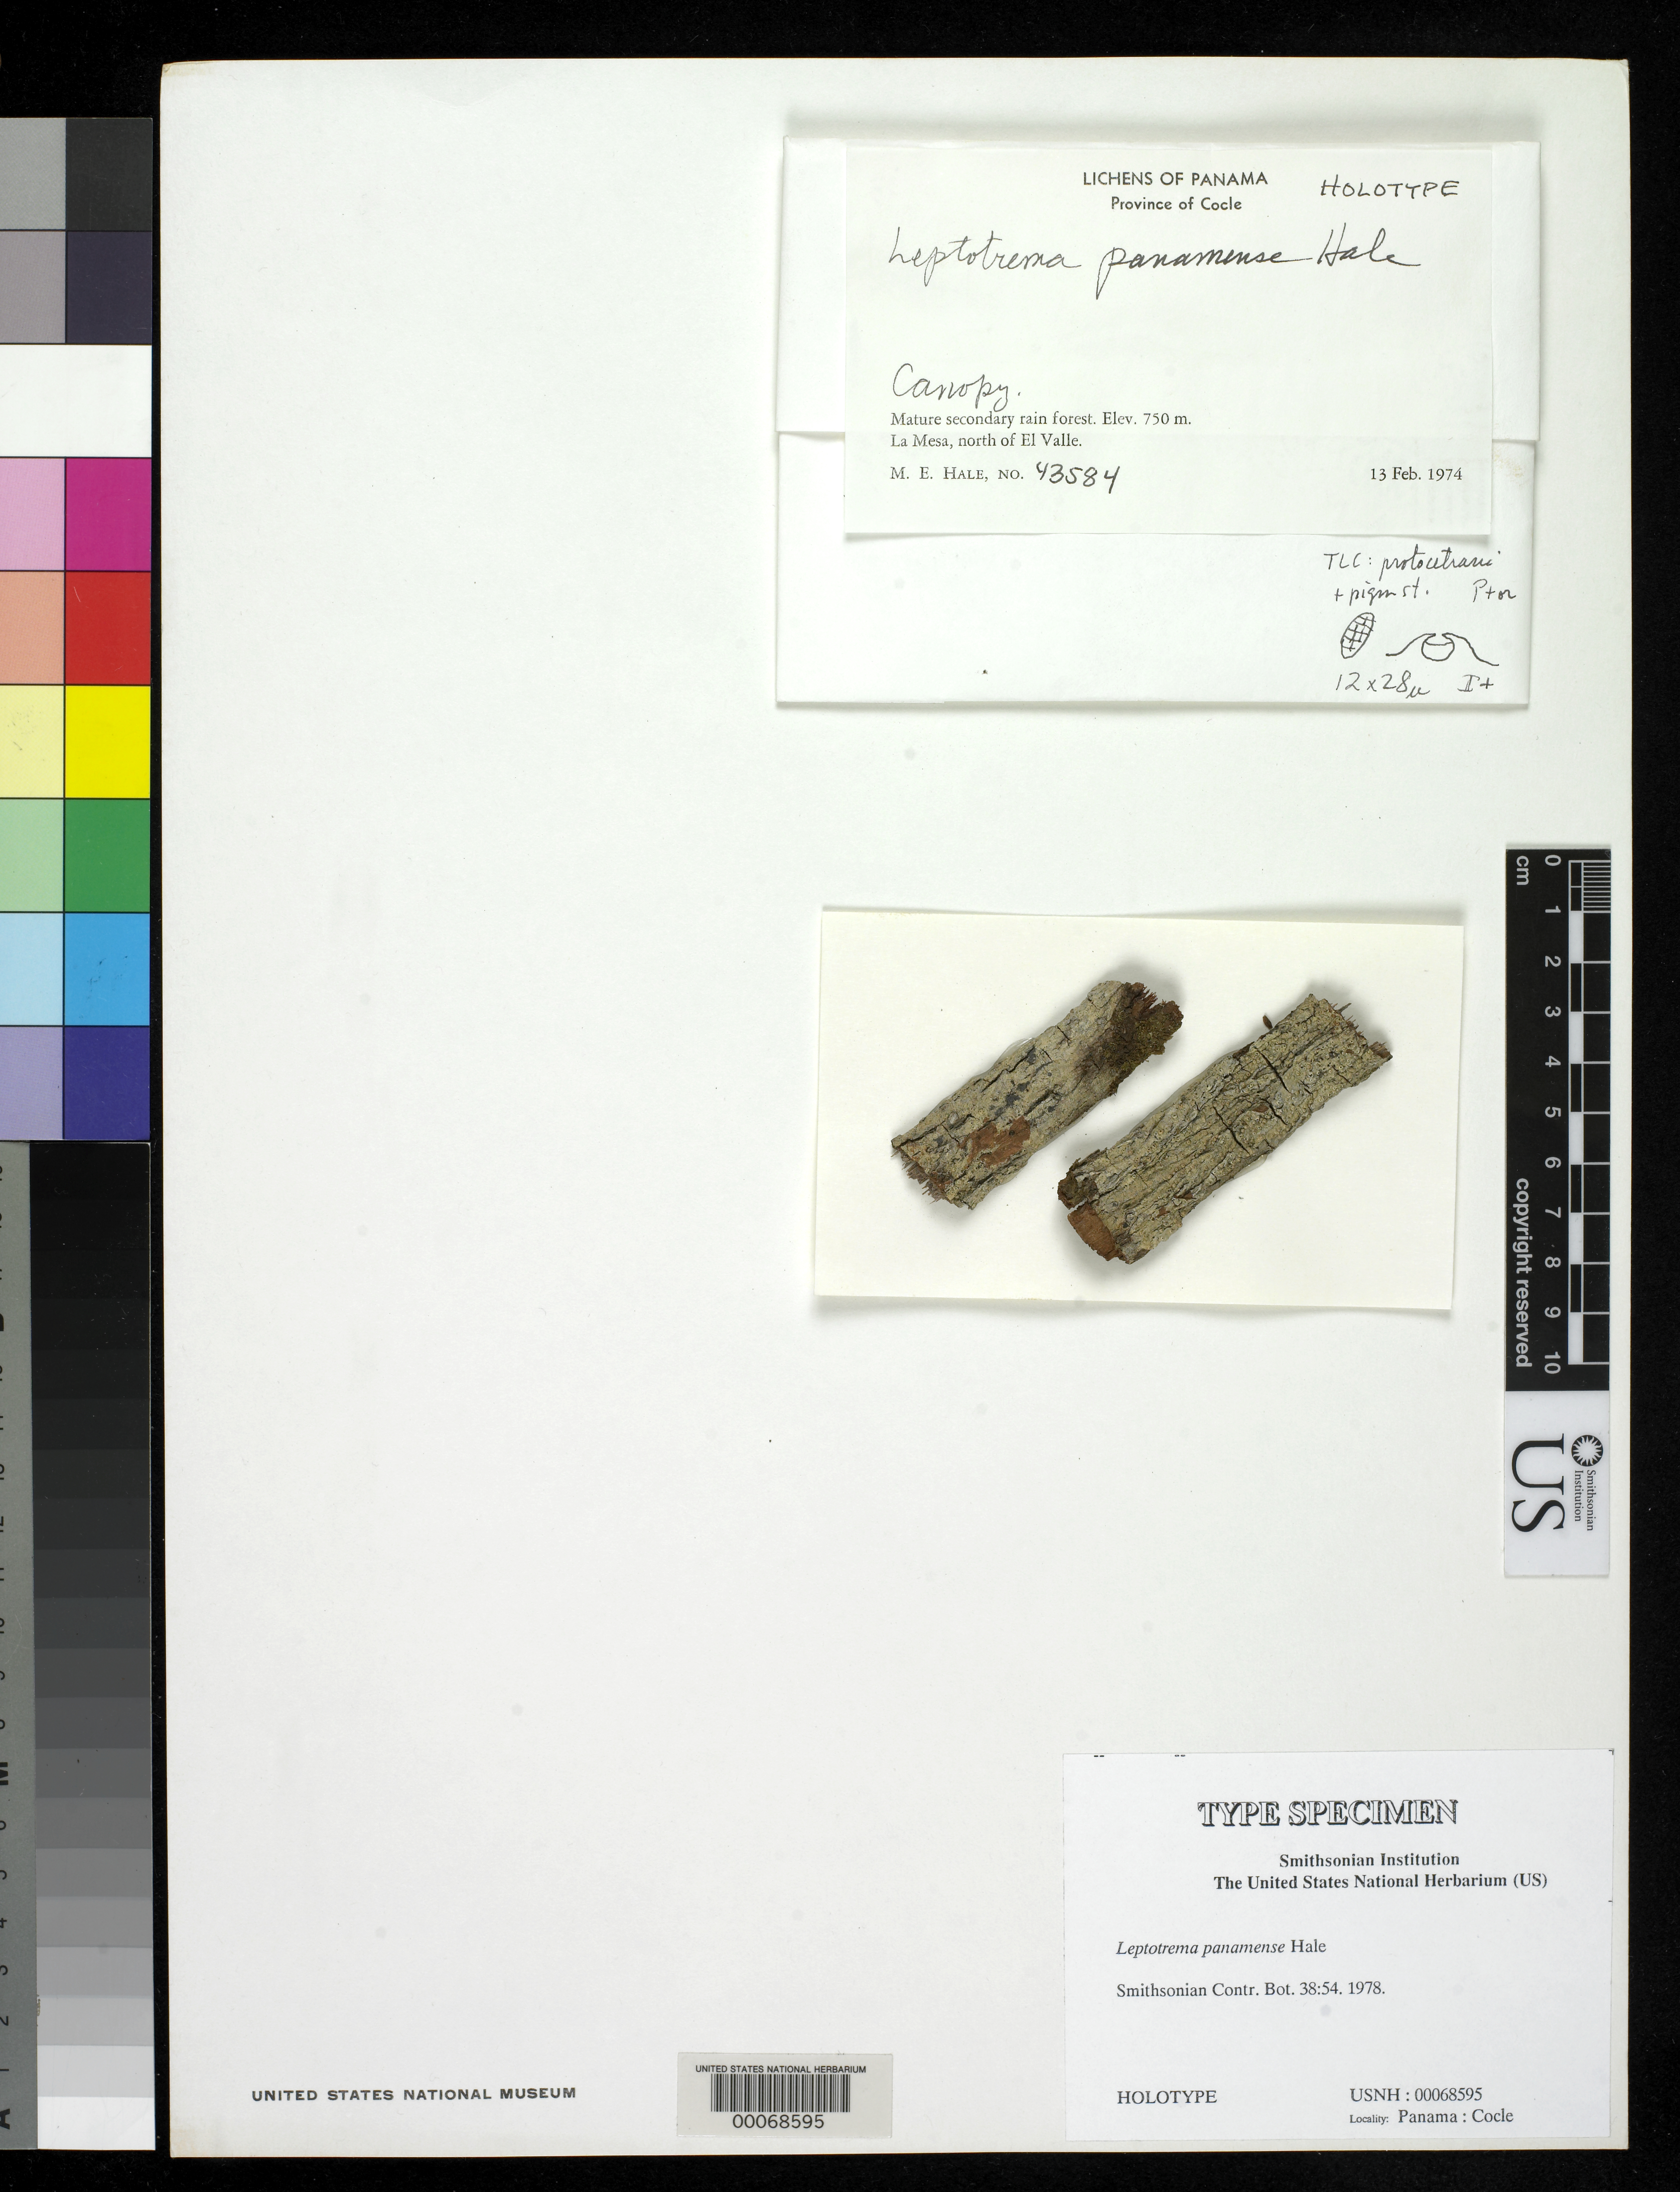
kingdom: Fungi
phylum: Ascomycota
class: Lecanoromycetes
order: Ostropales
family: Graphidaceae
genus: Leptotrema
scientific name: Leptotrema panamense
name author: Hale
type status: Holotype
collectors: M. Hale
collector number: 43584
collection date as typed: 13 Feb 1974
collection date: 1974-02-13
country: Panama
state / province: Coclé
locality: La Mesa, N of el Valle.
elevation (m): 750